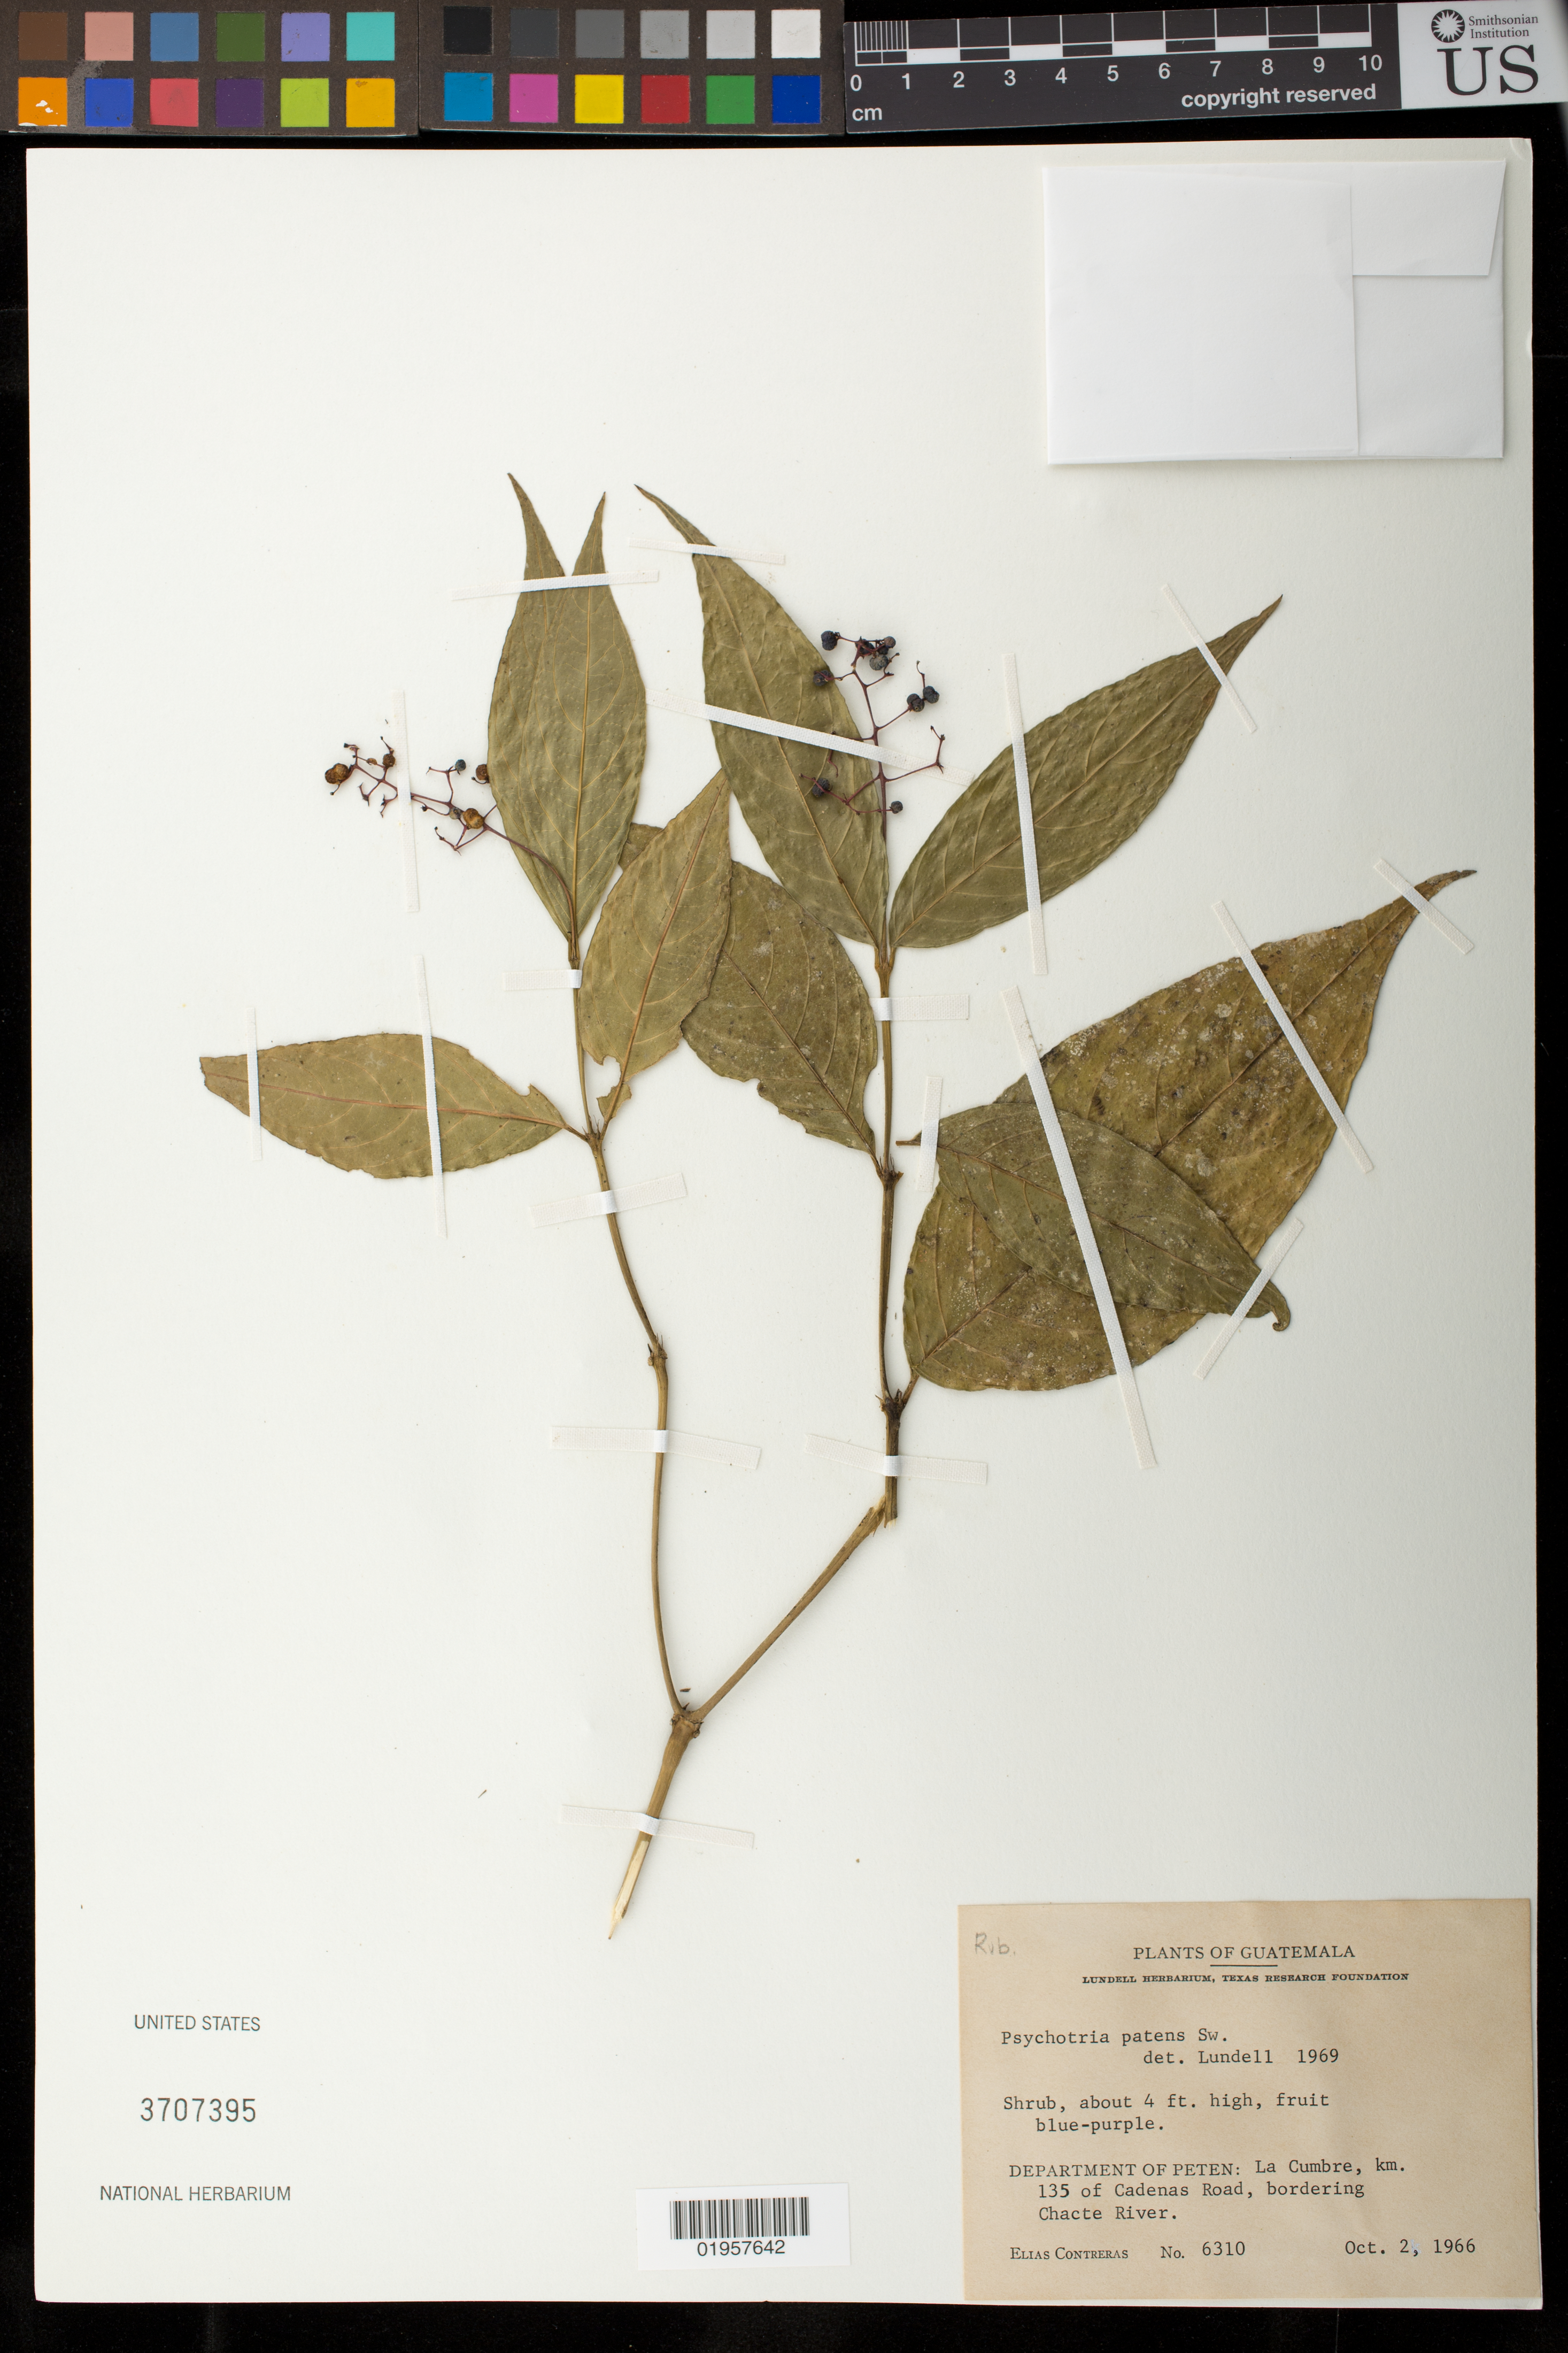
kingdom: Plantae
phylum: Tracheophyta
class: Magnoliopsida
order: Gentianales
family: Rubiaceae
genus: Psychotria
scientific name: Psychotria patens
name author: Sw.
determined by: Lundell, C. L.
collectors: E. Contreras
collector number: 6310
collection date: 1966-10-02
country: Guatemala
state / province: El Petén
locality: La Cumbre, km 135 of Cadenas Road, bordering Chacte River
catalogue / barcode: US 3707395